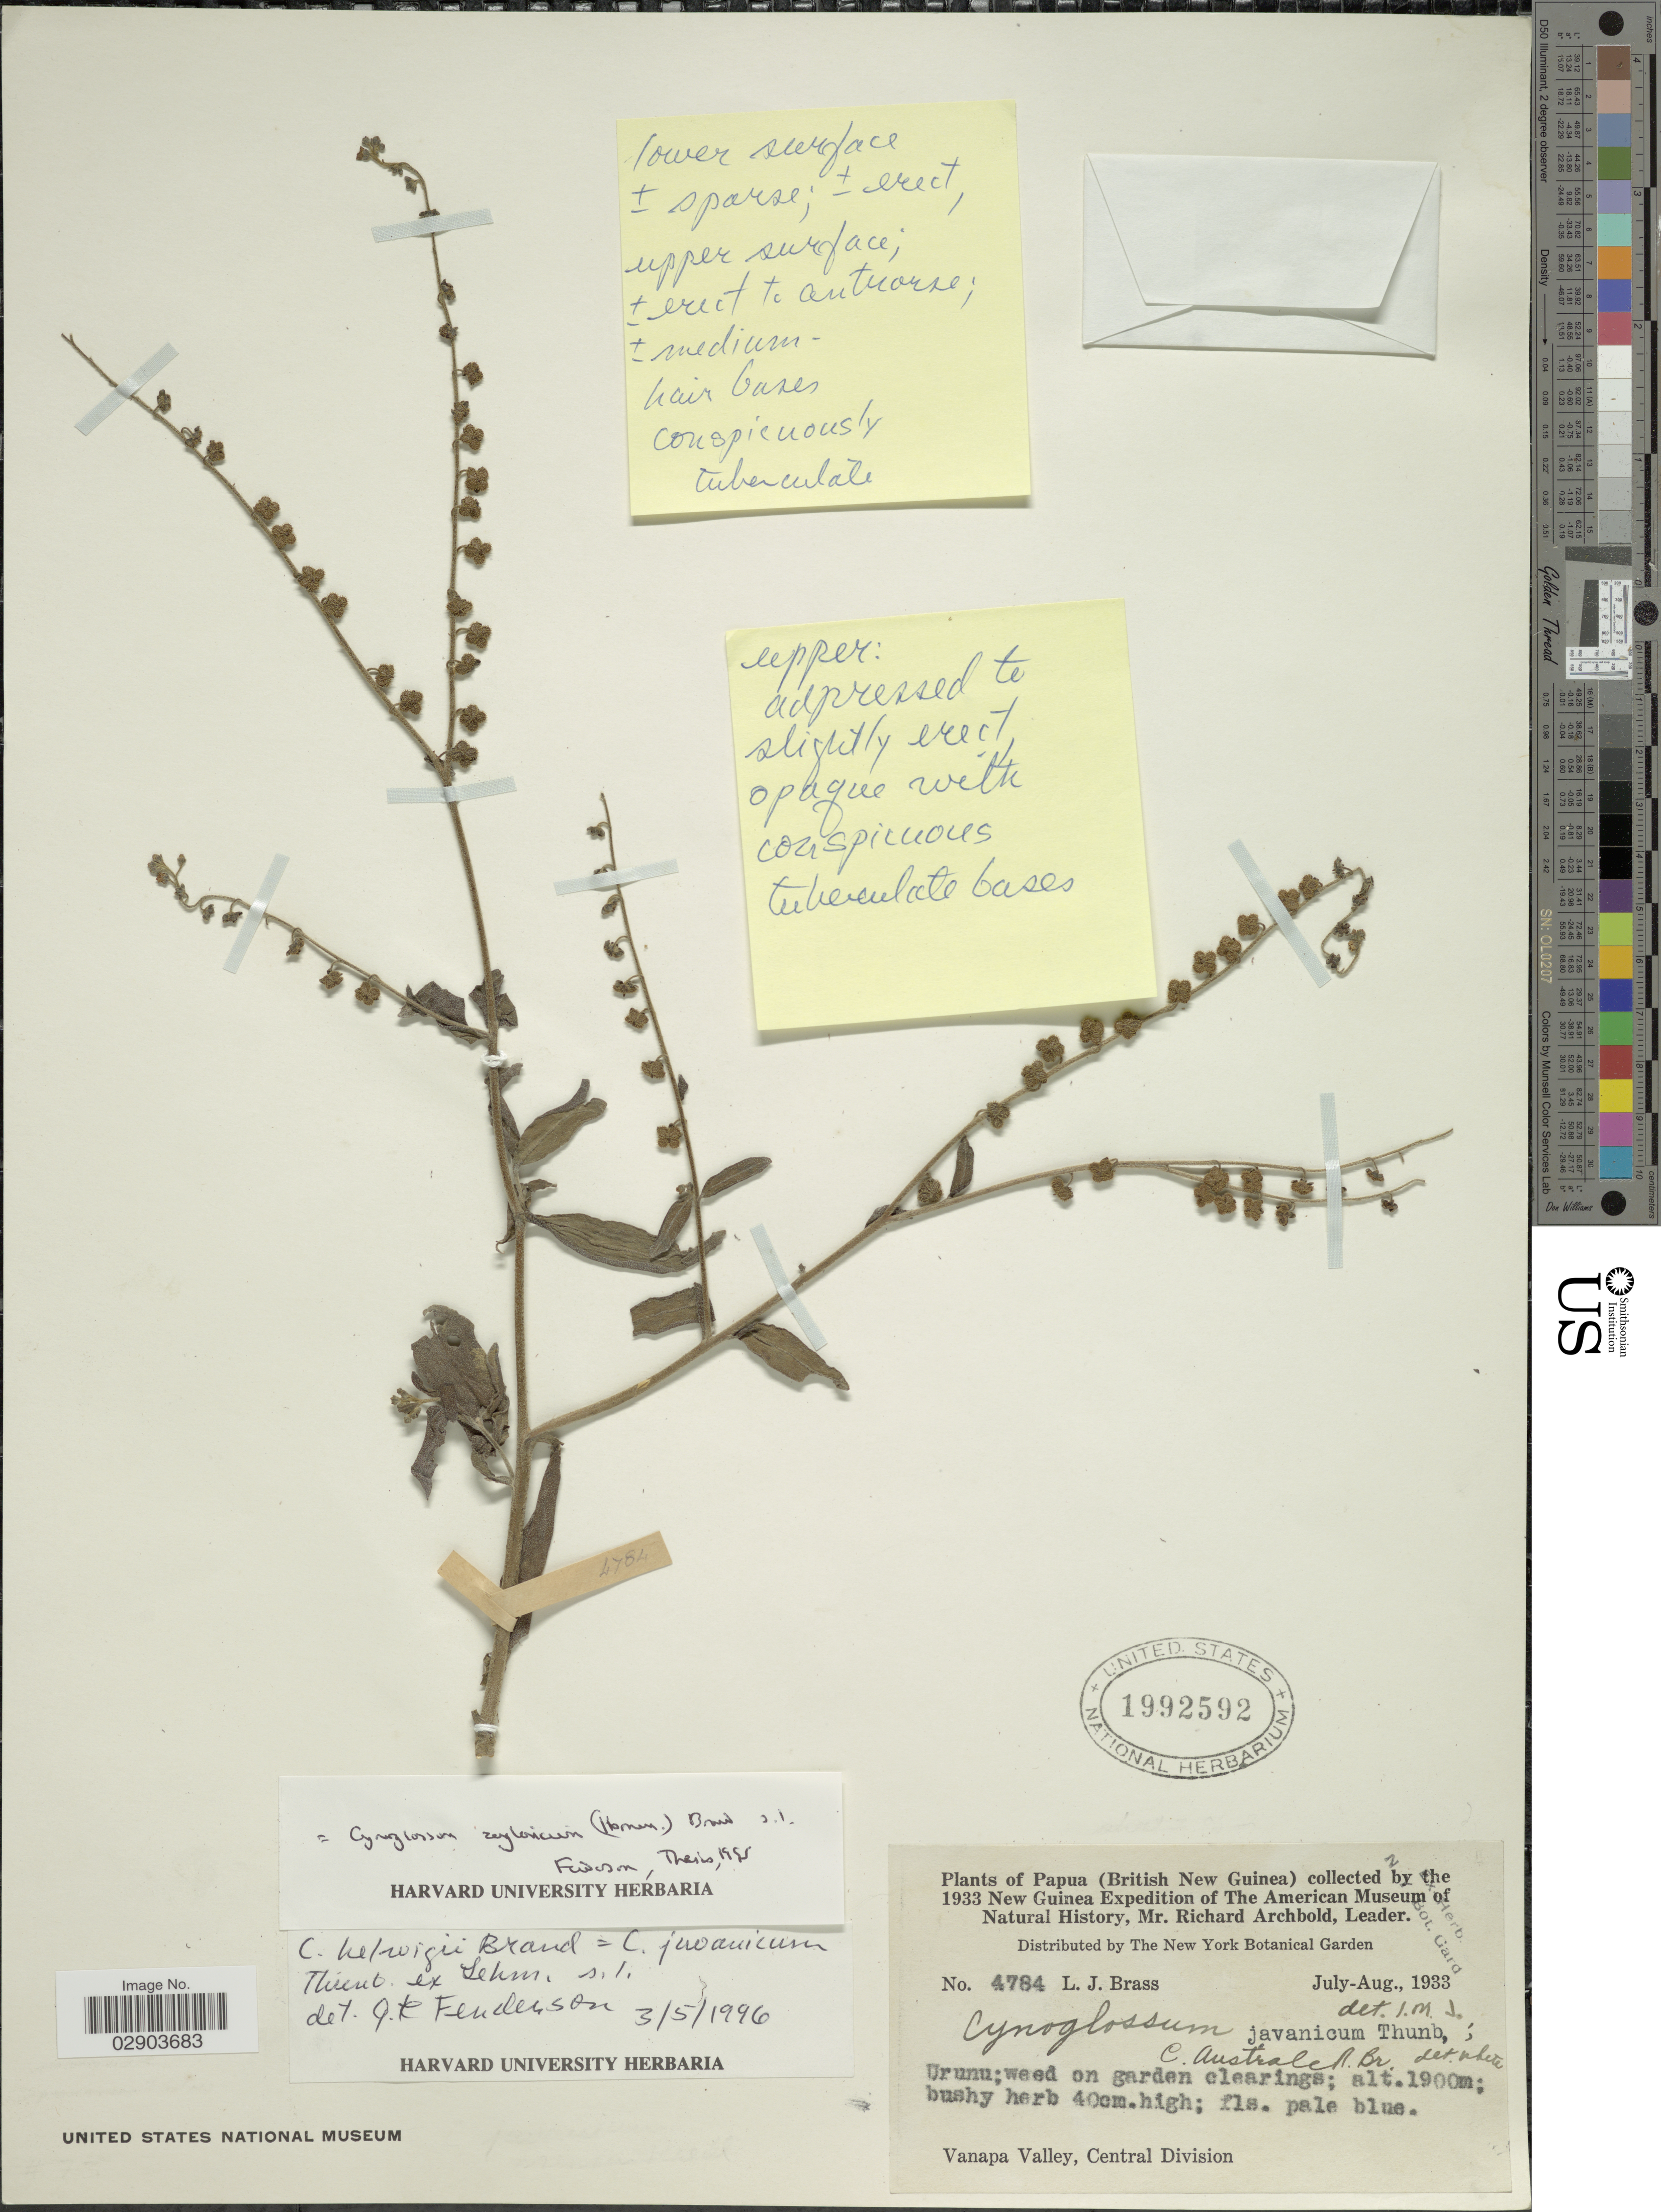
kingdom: Plantae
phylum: Tracheophyta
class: Magnoliopsida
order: Boraginales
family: Boraginaceae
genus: Cynoglossum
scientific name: Cynoglossum javanicum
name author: Thunb. ex Lehm.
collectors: L. J. Brass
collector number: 4784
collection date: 1933-07/1933-08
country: Papua New Guinea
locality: Papua (British New Guinea, Urunu.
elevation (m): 1900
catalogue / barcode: US 1992592